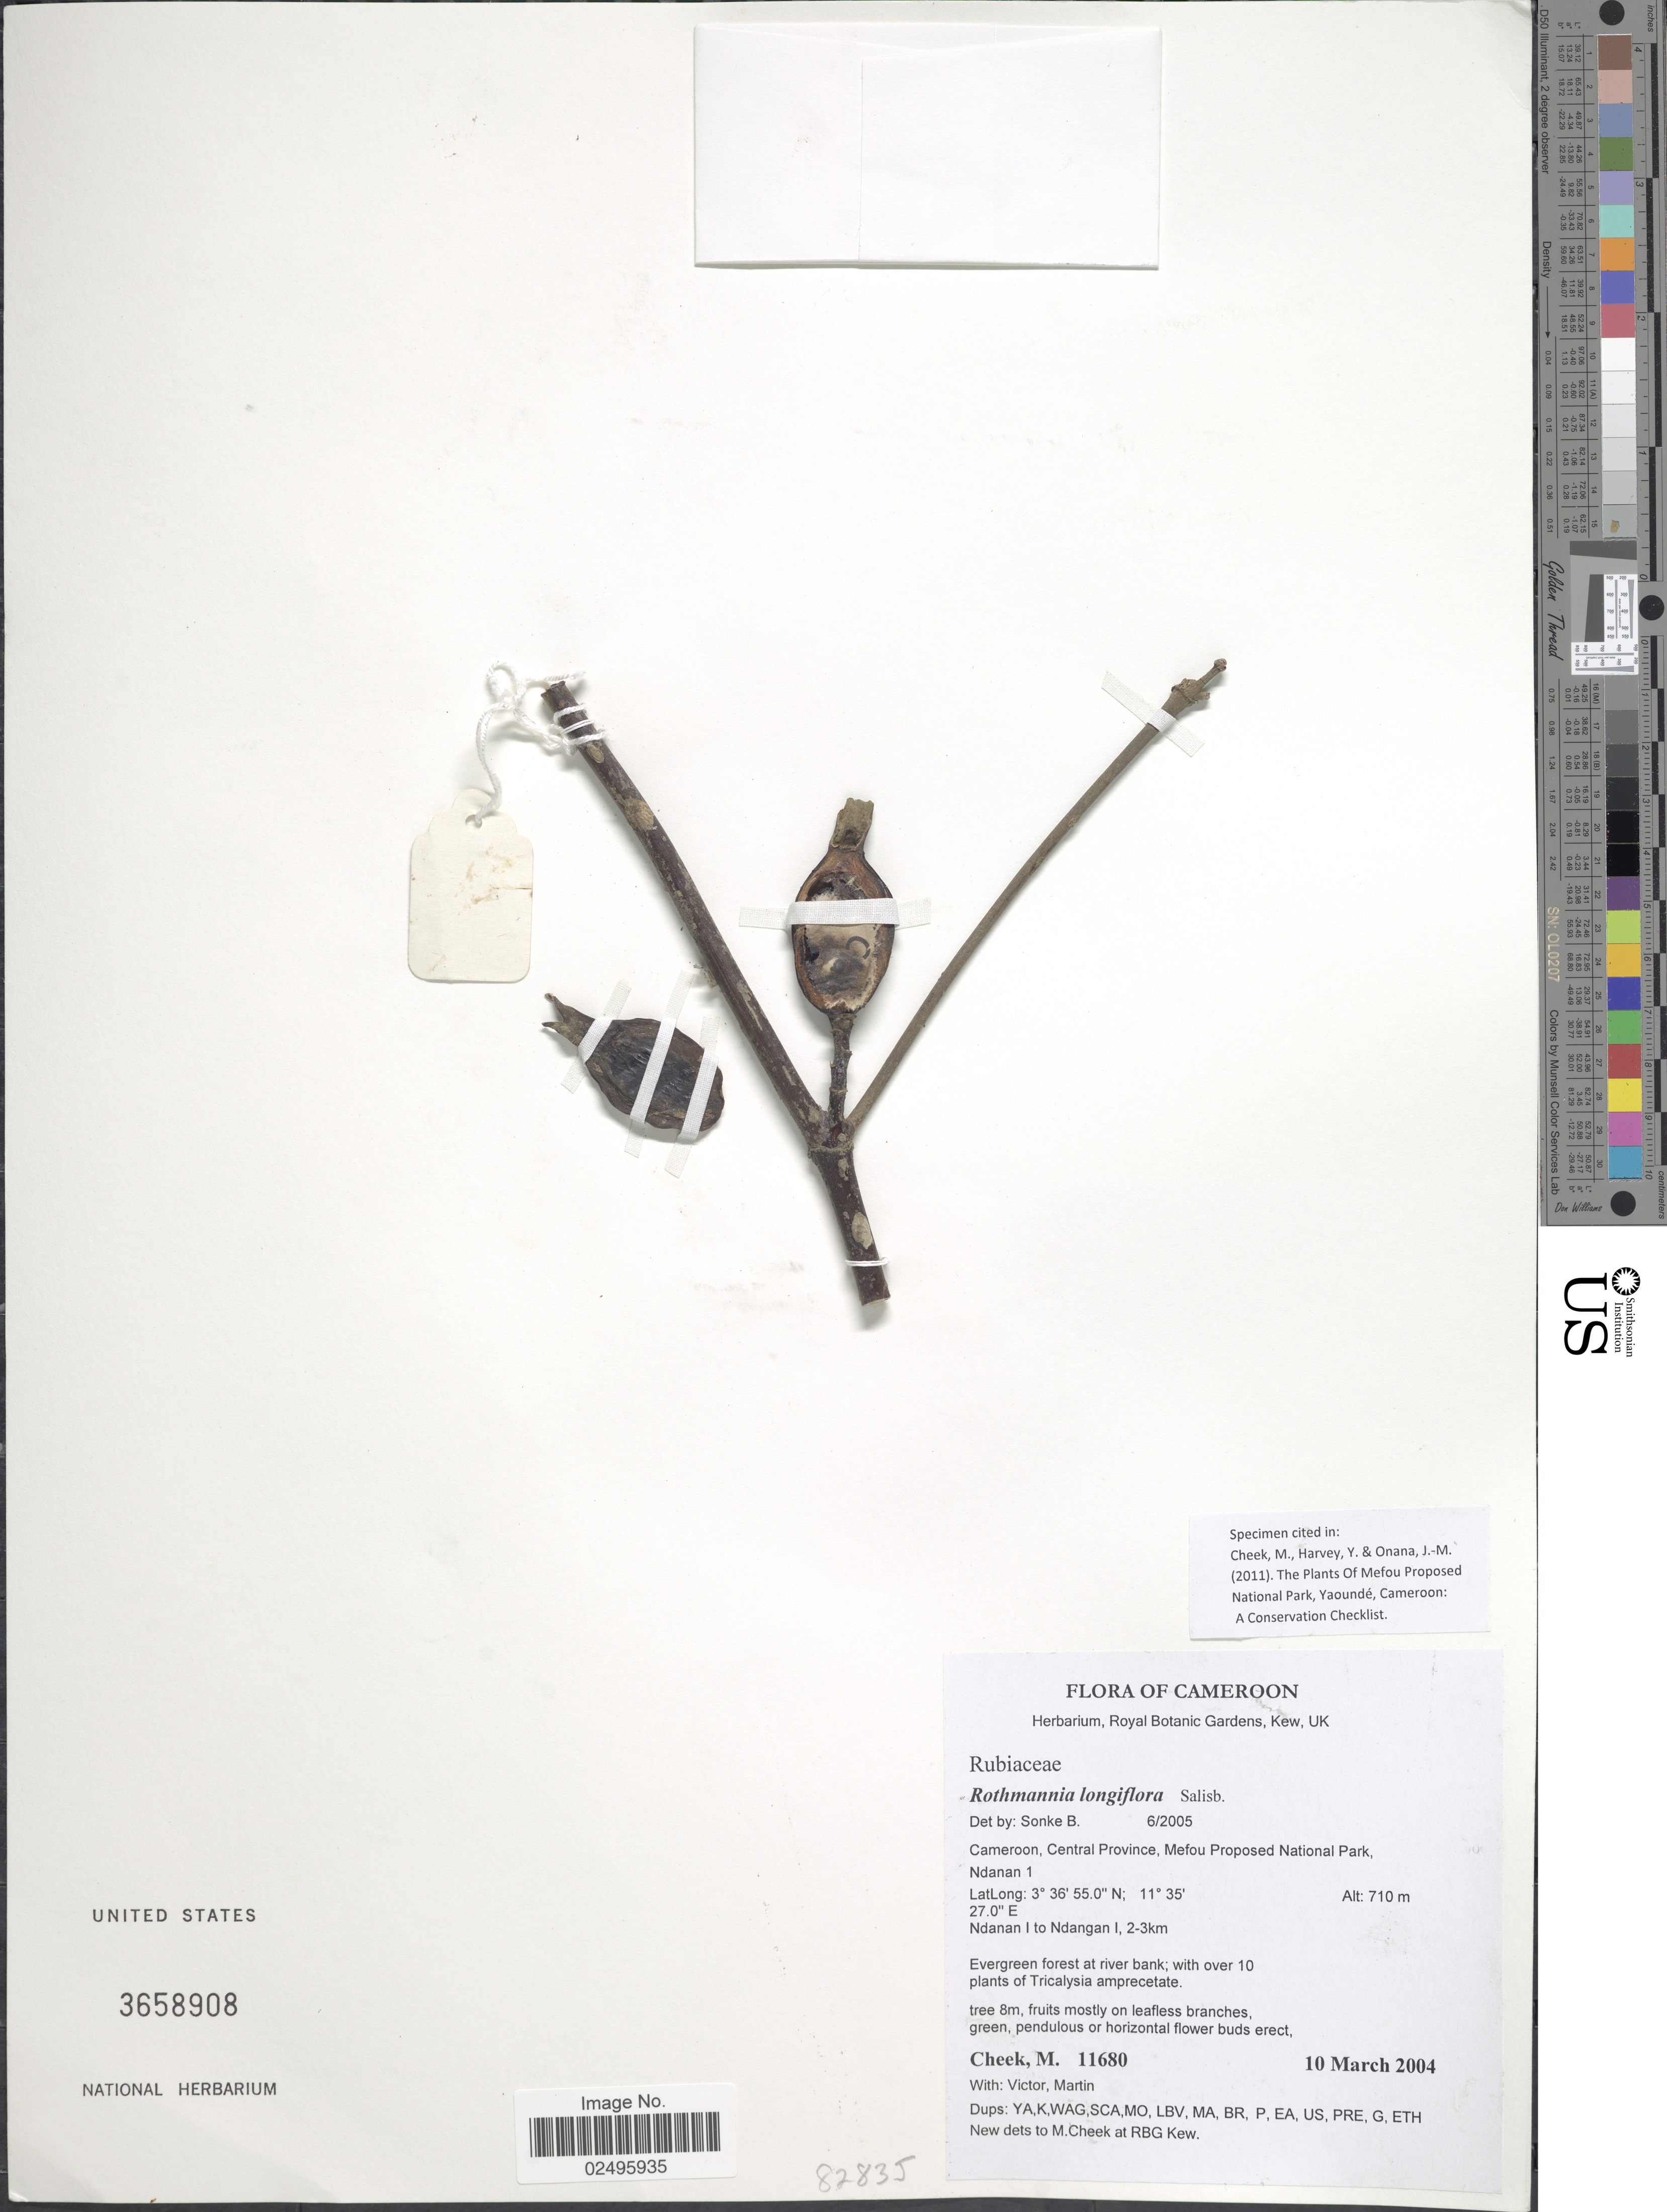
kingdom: Plantae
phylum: Tracheophyta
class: Magnoliopsida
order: Gentianales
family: Rubiaceae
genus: Rothmannia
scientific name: Rothmannia longiflora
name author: Salisb.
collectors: M. Cheek, Victor & Martin, --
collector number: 11680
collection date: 2004-03-10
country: Cameroon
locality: Central Province, Mefou Proposed National Park, Ndanan 1. Ndanan I to Ndanan I, 2-3km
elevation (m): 710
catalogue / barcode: US 3658908